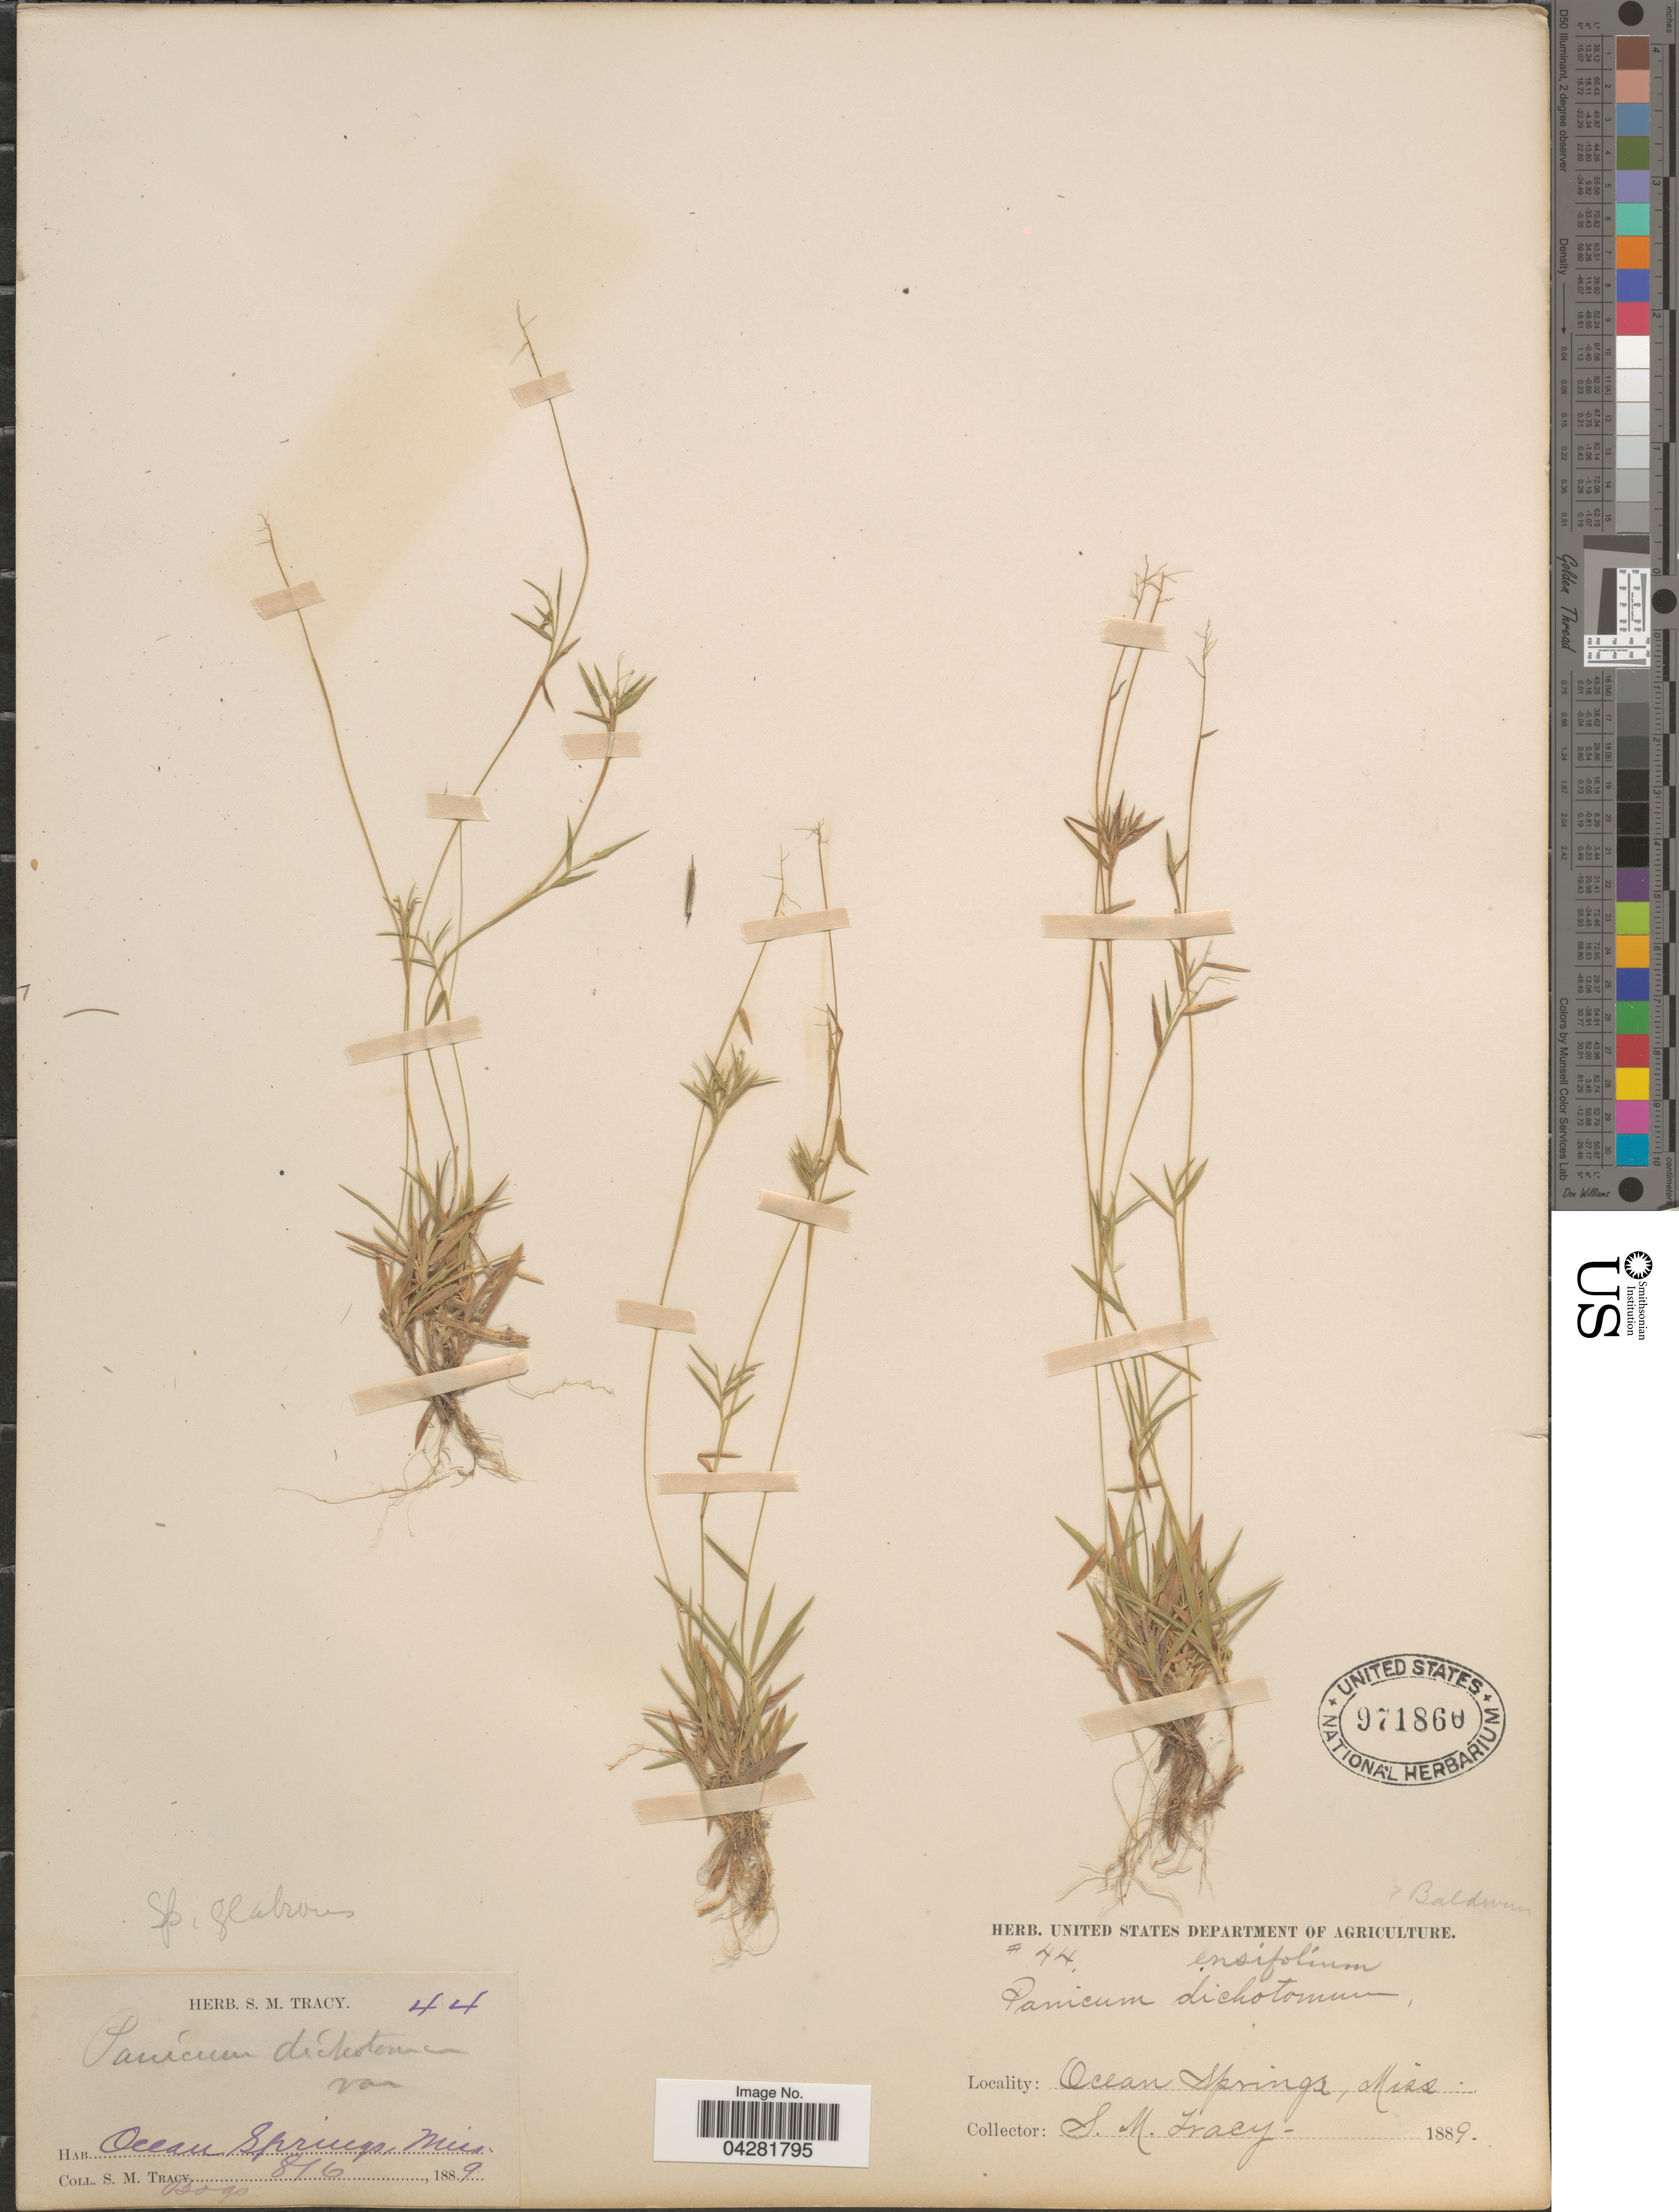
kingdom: Plantae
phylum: Tracheophyta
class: Liliopsida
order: Poales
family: Poaceae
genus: Dichanthelium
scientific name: Dichanthelium ensifolium var. ensifolium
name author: (Baldwin ex Elliot) Gould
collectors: S. M. Tracy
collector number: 44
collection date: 1889-08-06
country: United States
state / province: Mississippi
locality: Ocean Springs.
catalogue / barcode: US 971860